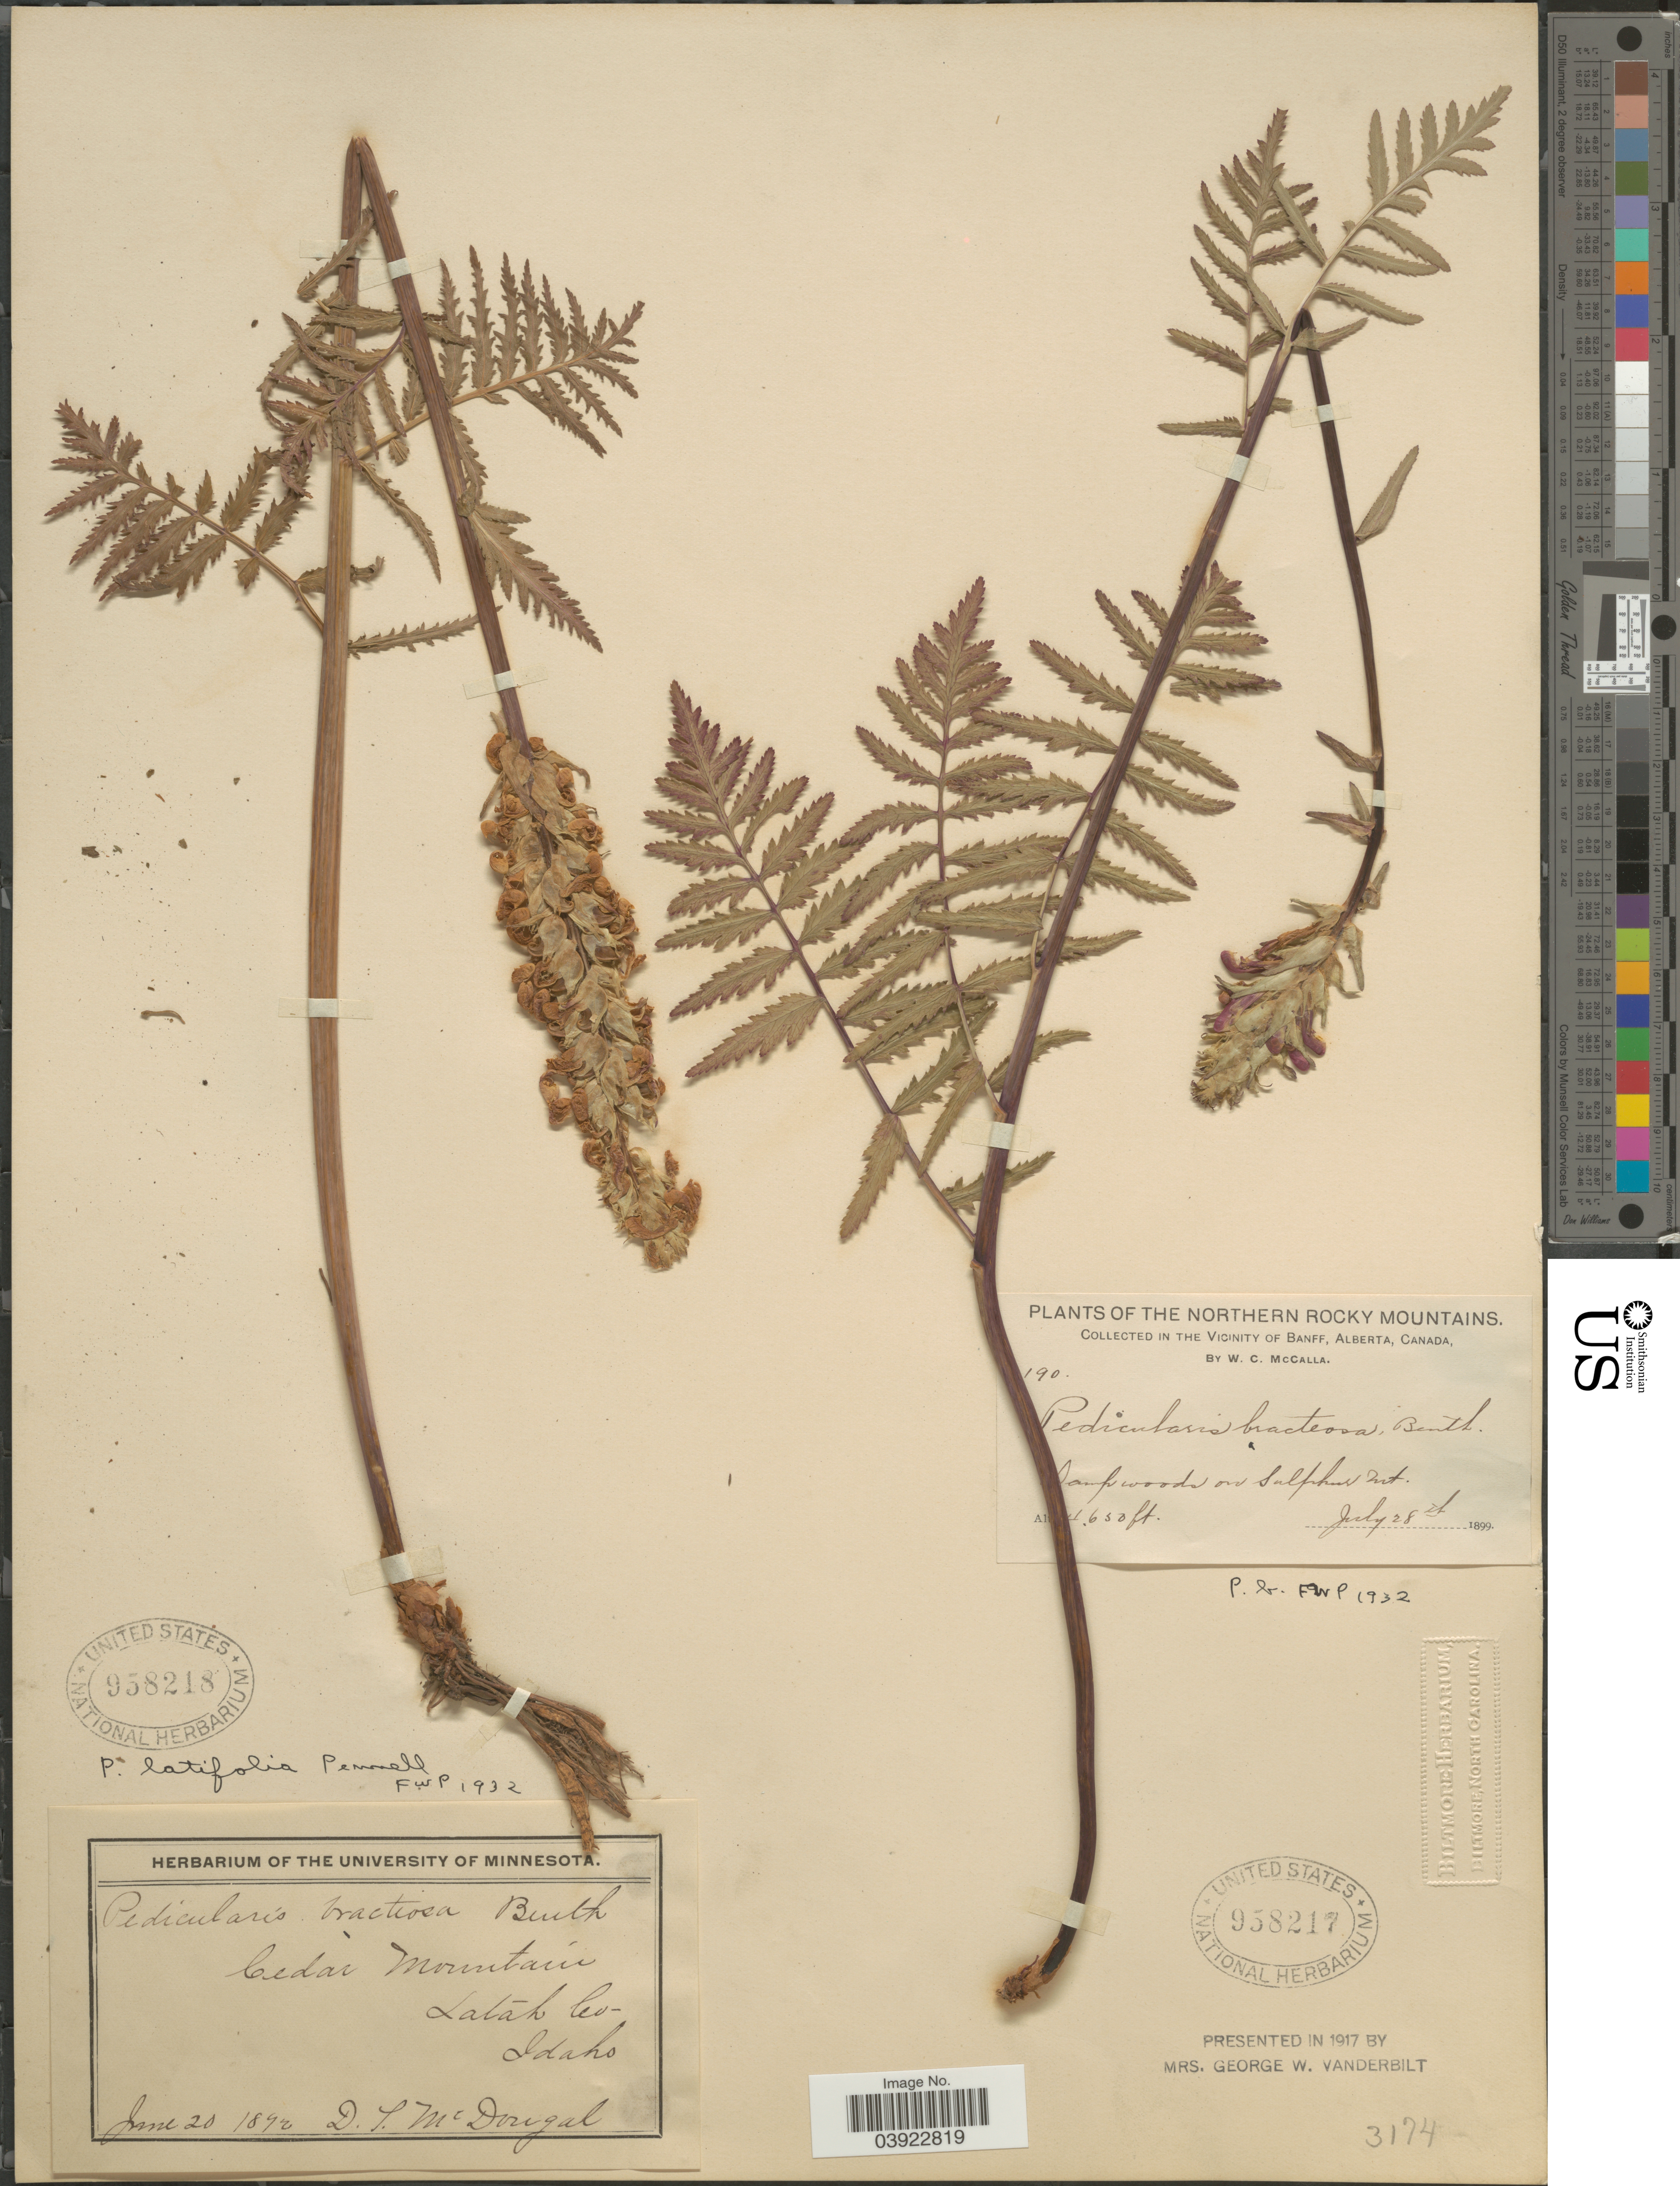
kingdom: Plantae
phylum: Tracheophyta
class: Magnoliopsida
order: Lamiales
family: Orobanchaceae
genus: Pedicularis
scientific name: Pedicularis latifolia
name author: Pennell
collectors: D. McDougal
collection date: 1892-06-20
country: United States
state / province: Idaho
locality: Cedar Mountain. Latah Co.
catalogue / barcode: US 958218